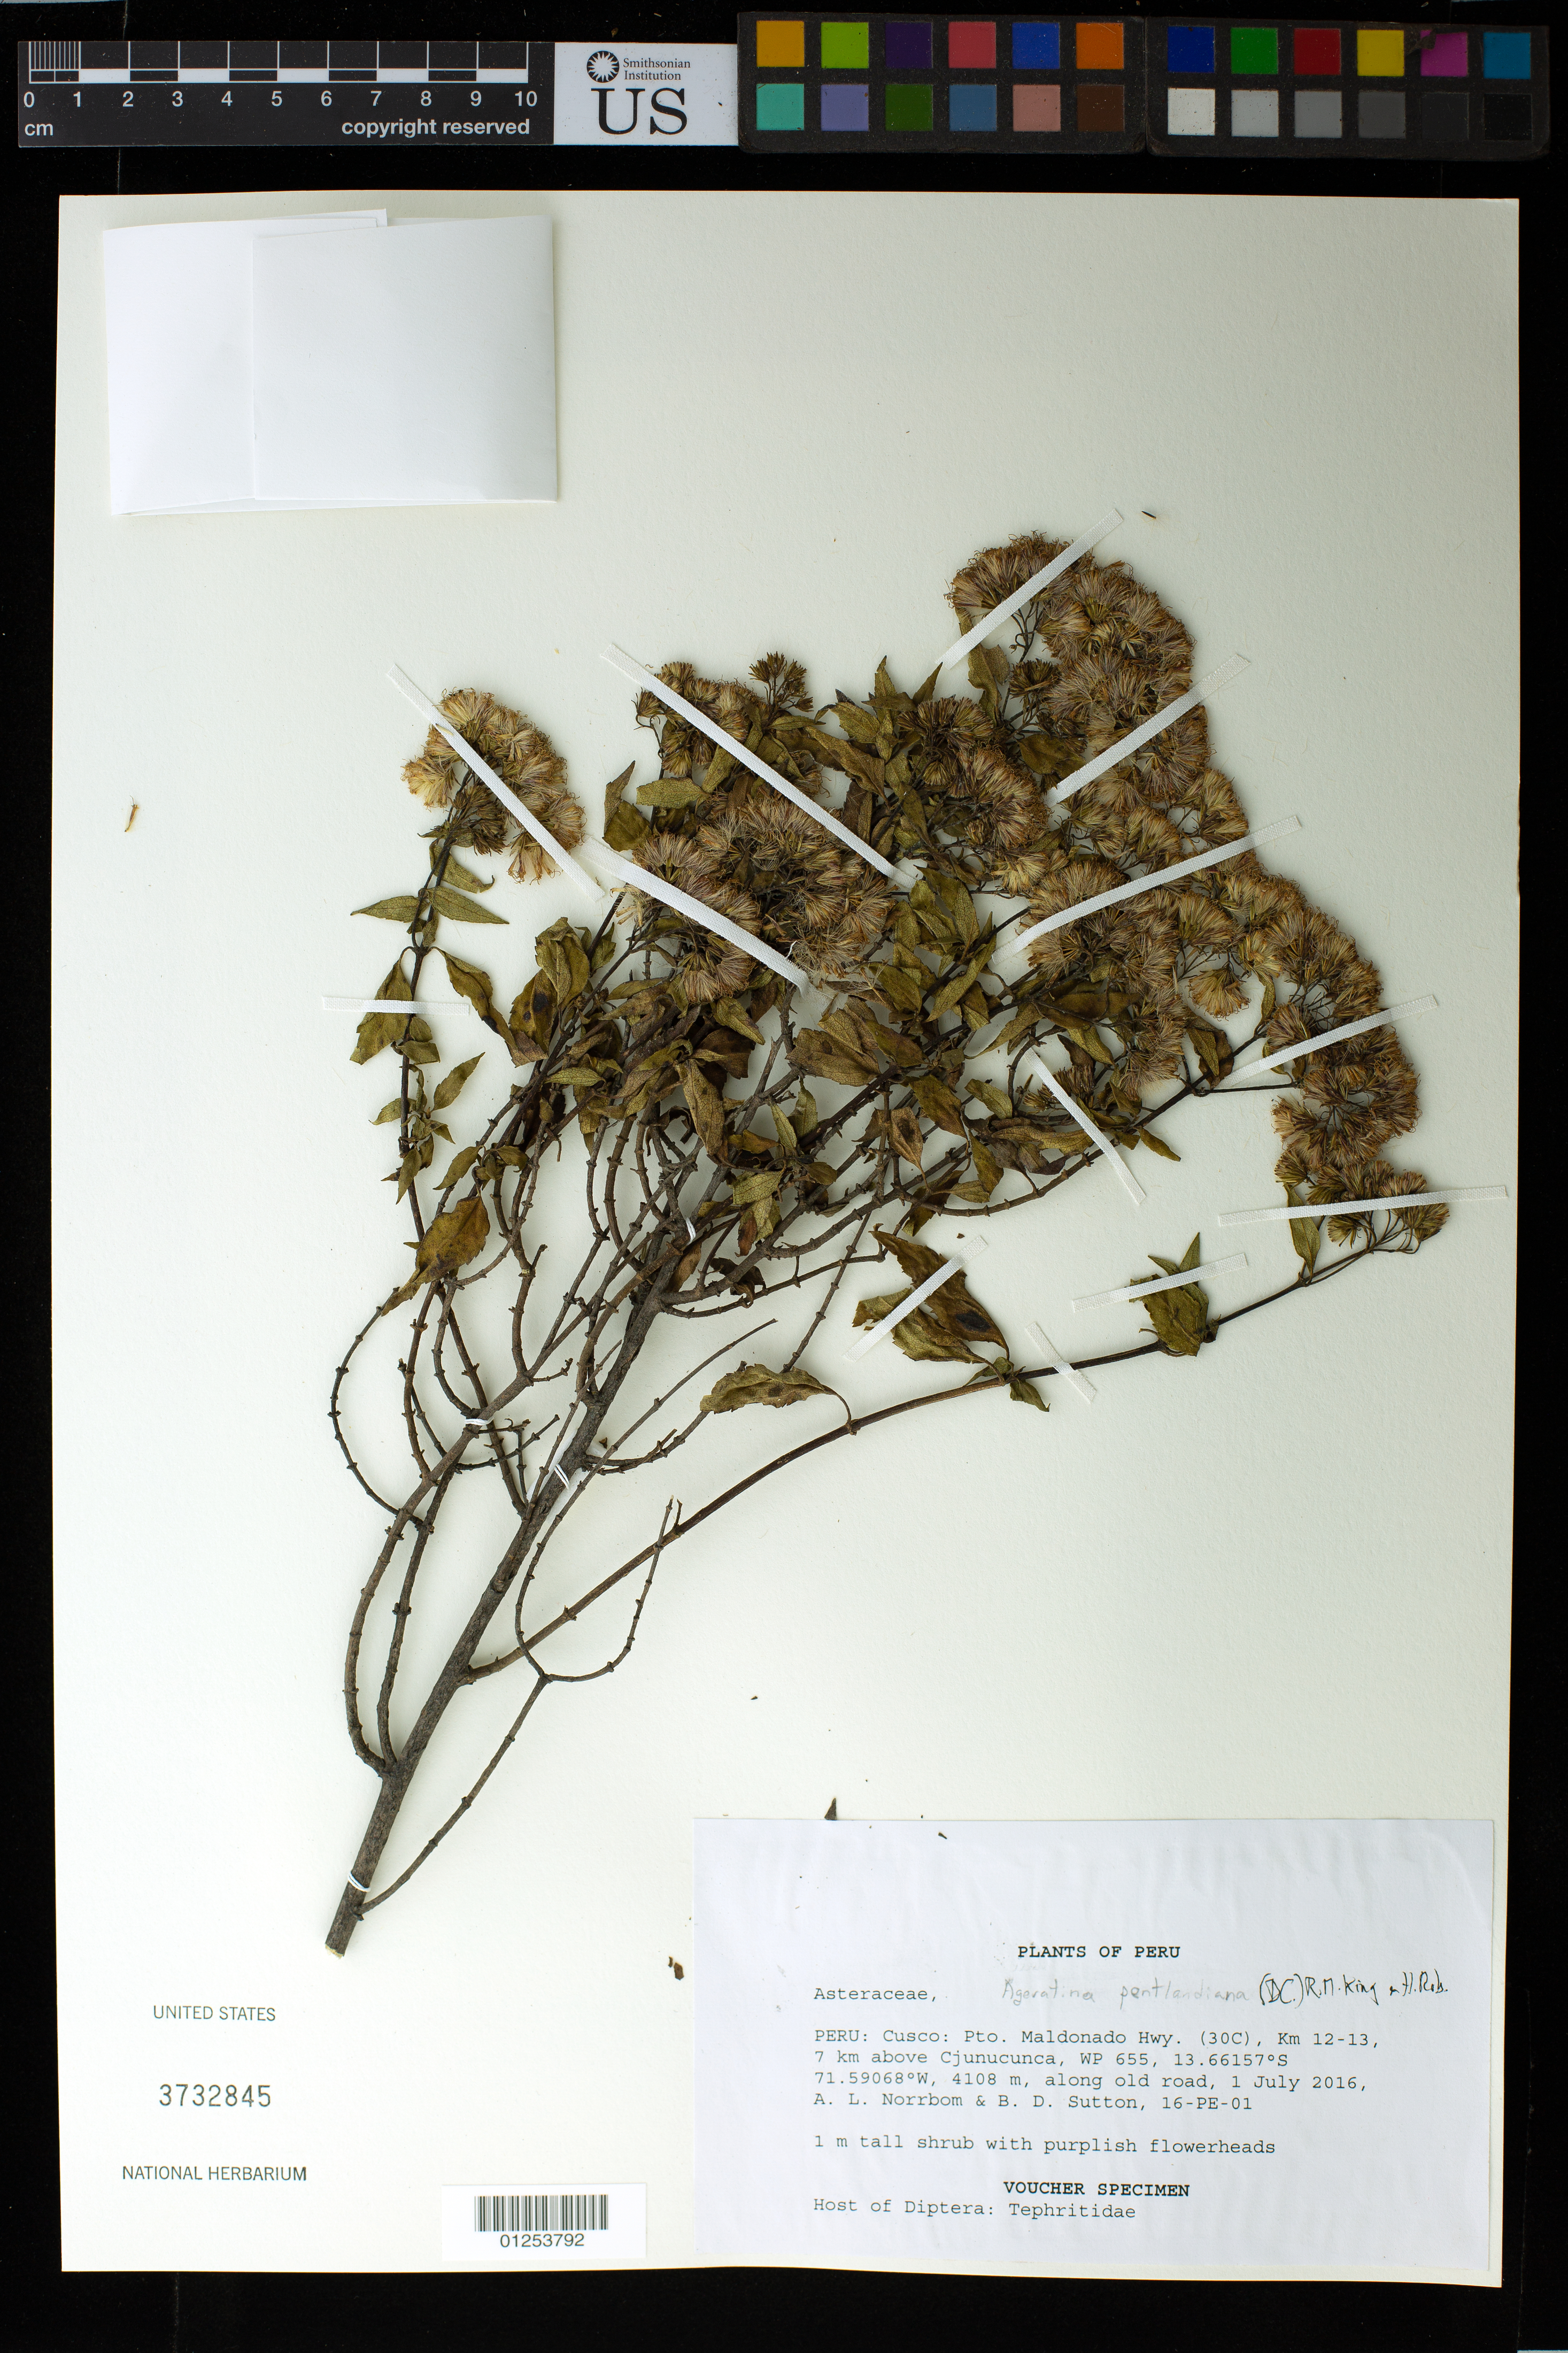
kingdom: Plantae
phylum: Tracheophyta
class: Magnoliopsida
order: Asterales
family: Asteraceae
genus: Ageratina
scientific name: Ageratina pentlandiana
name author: (DC.) R.M. King & H. Rob.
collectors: A. L. Norrbom & B. Sutton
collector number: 16-PE-01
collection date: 2016-07-01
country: Peru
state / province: Cusco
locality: Pto. Maldonado Hwy. (30C), Km 12-13, 7 km above Cjunucunca, WP 665. Along old road.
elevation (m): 4108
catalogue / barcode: US 3732845